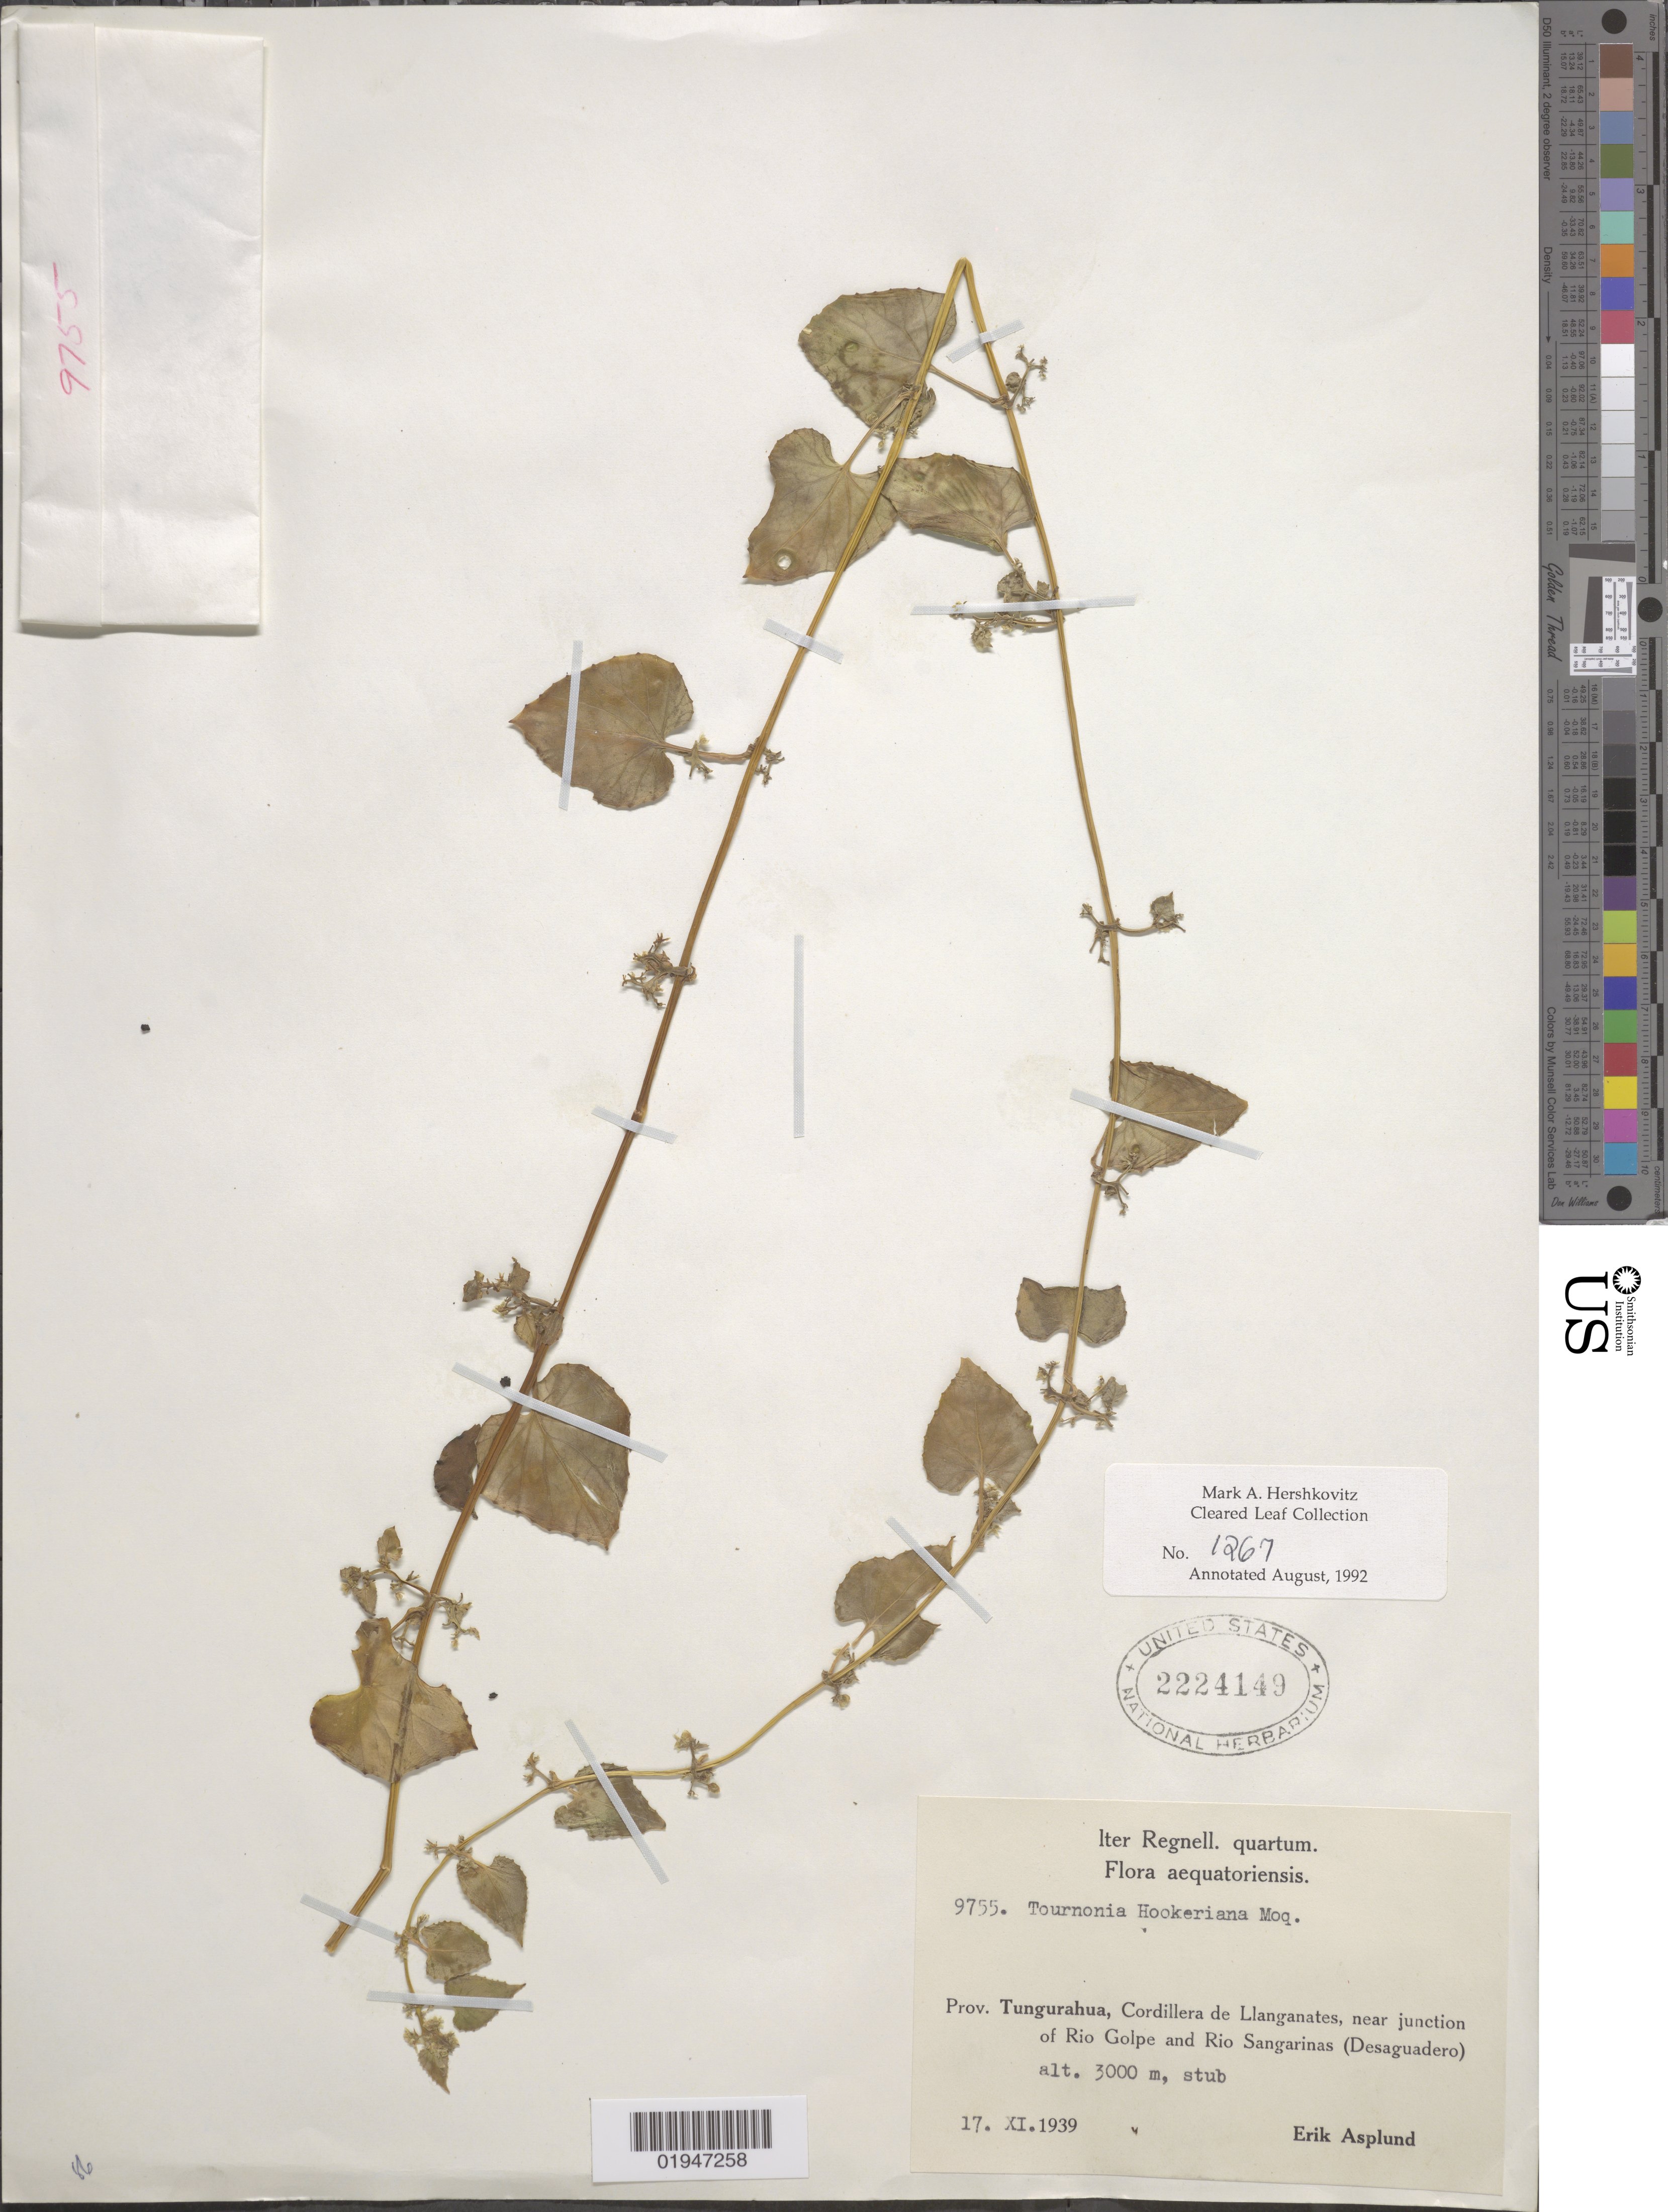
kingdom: Plantae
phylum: Tracheophyta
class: Magnoliopsida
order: Caryophyllales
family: Basellaceae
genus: Tournonia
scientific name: Tournonia hookeriana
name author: Moq.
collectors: E. Asplund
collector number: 9755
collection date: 1939-11-17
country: Ecuador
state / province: Tungurahua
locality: Cordillera de Llanganates, near junction of Rio Golpe and Rio Sangarinas (Desaguadero)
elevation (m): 3000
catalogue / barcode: US 2224149